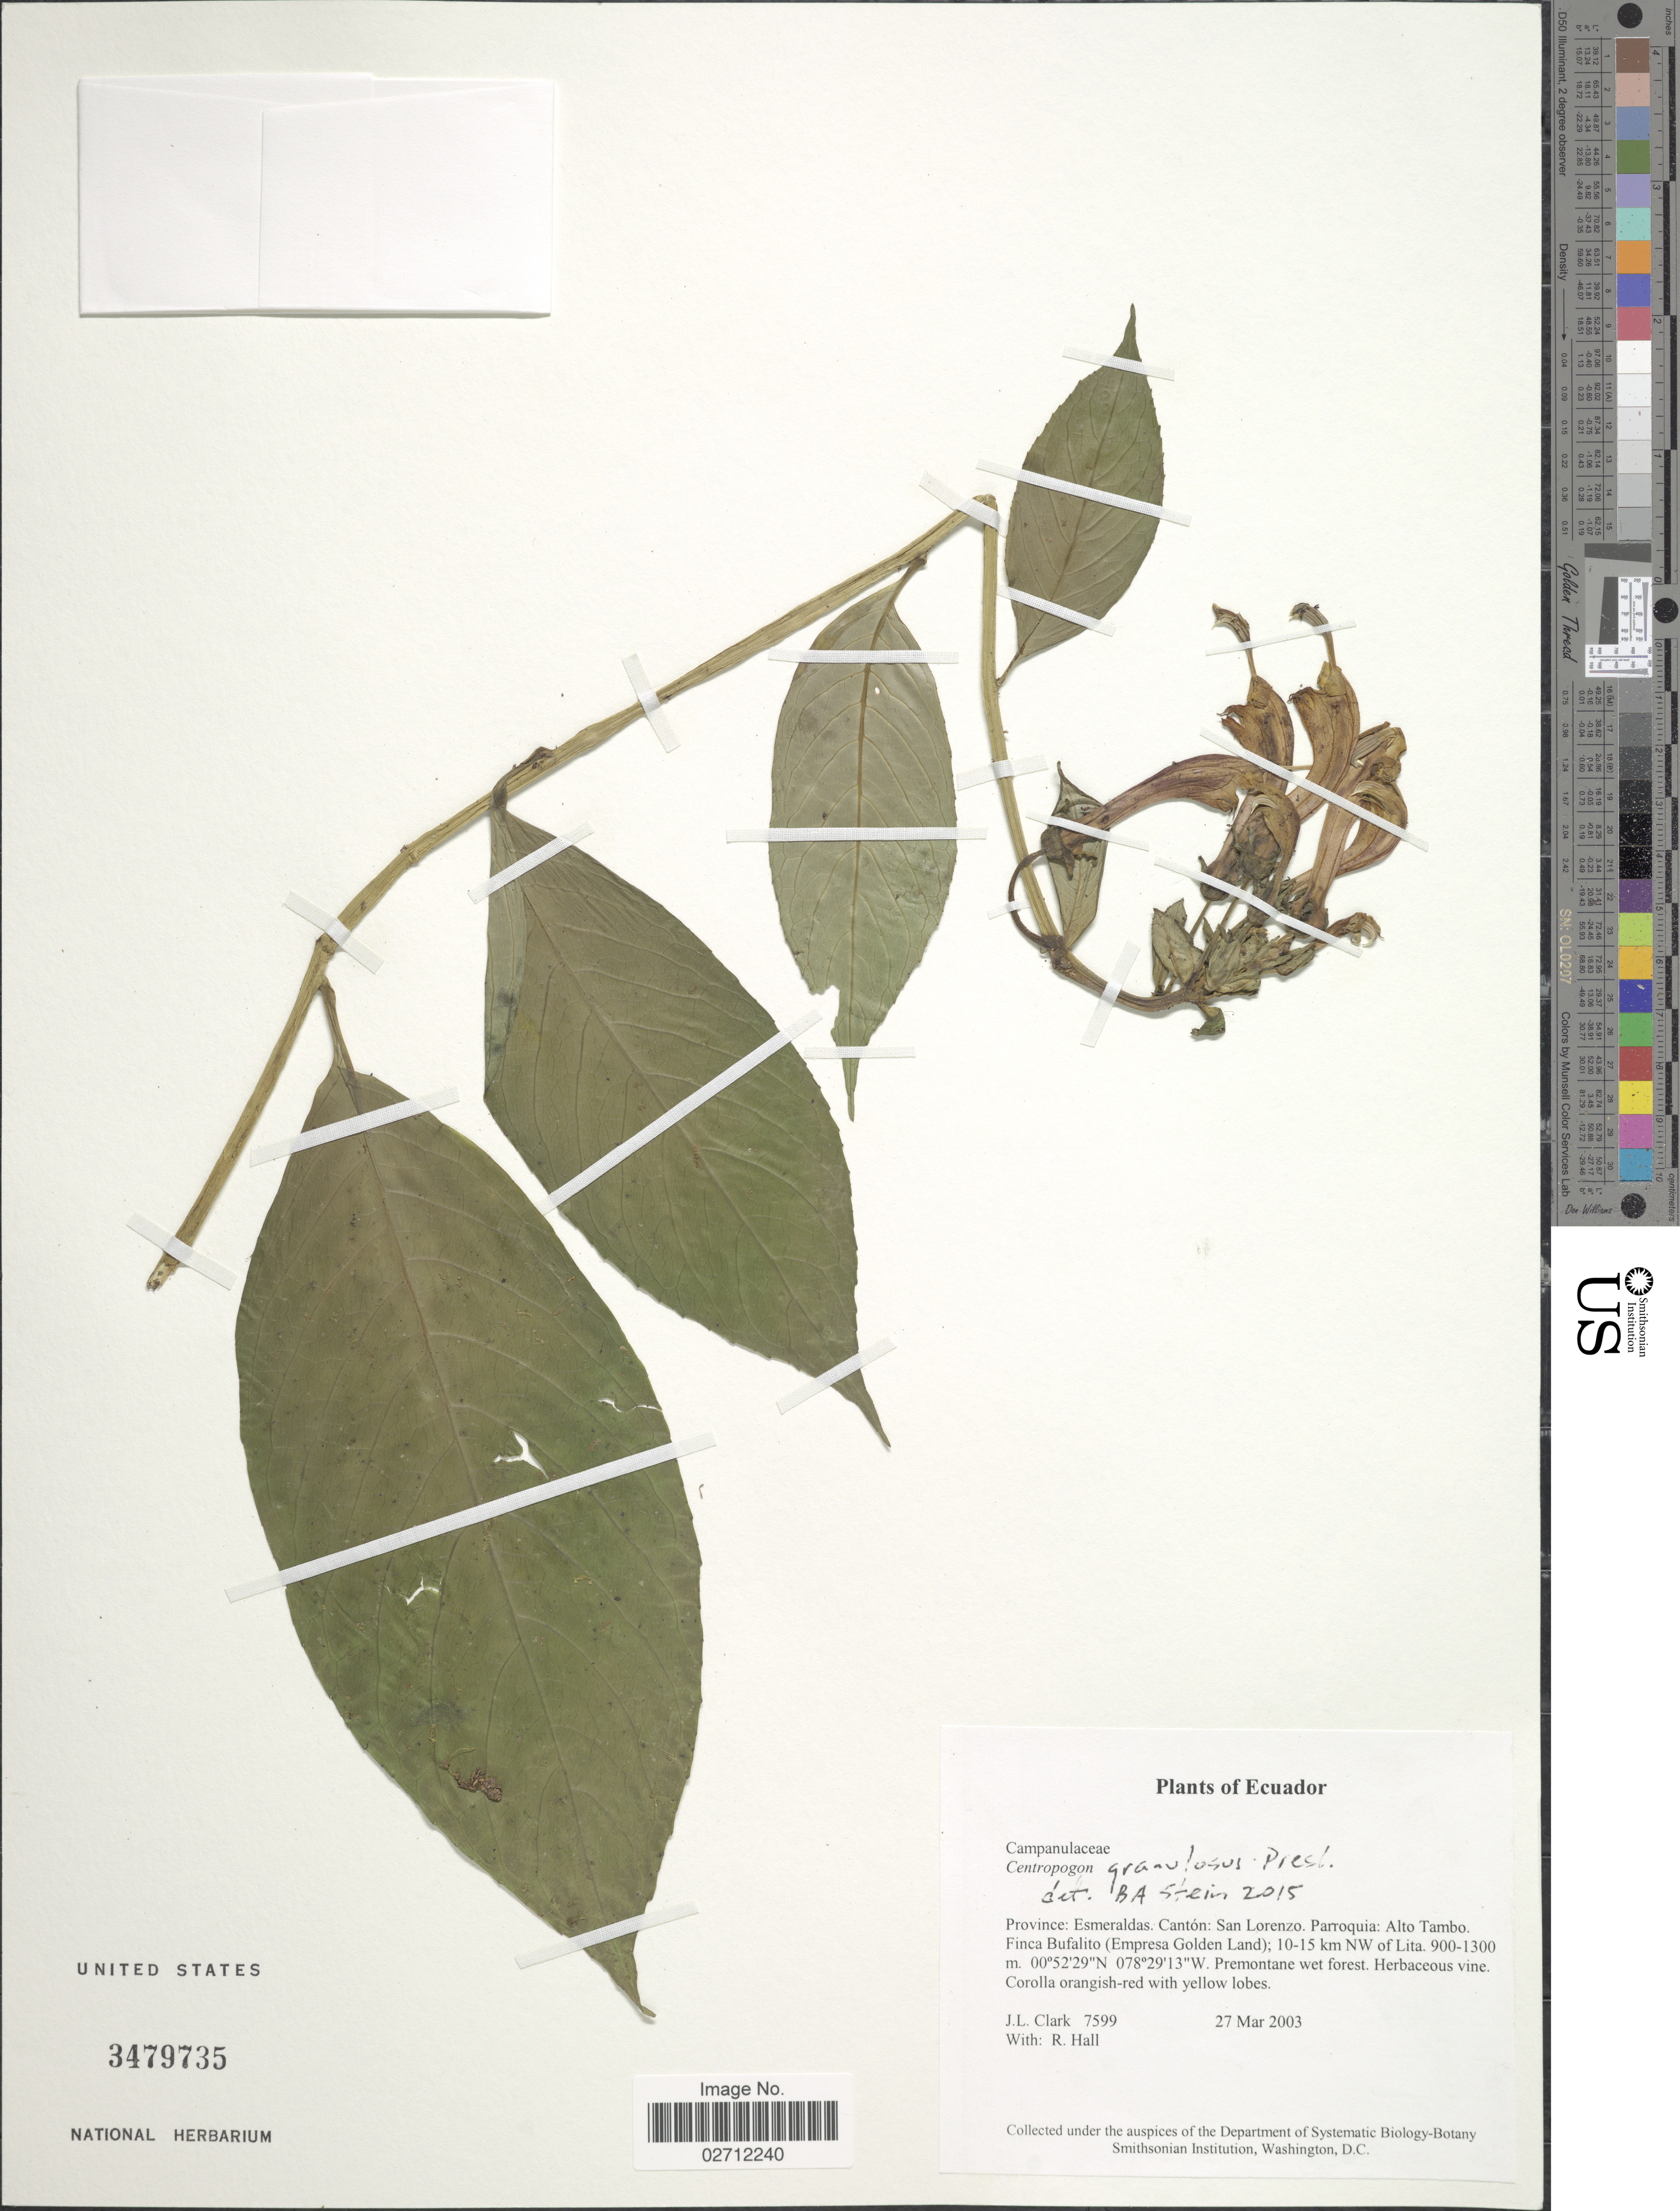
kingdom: Plantae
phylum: Tracheophyta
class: Magnoliopsida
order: Asterales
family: Campanulaceae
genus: Centropogon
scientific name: Centropogon granulosus subsp. granulosus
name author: C. Presl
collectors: J. L. Clark & R. Hall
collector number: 7599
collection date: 2003-03-27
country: Ecuador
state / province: Esmeraldas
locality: Canton: San Lorenzo, Parroquia: Alta Tambo, Finca Bufalito (Empresa Golden Land); 10-15 km NW of Lita.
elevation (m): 900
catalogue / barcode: US 3479735